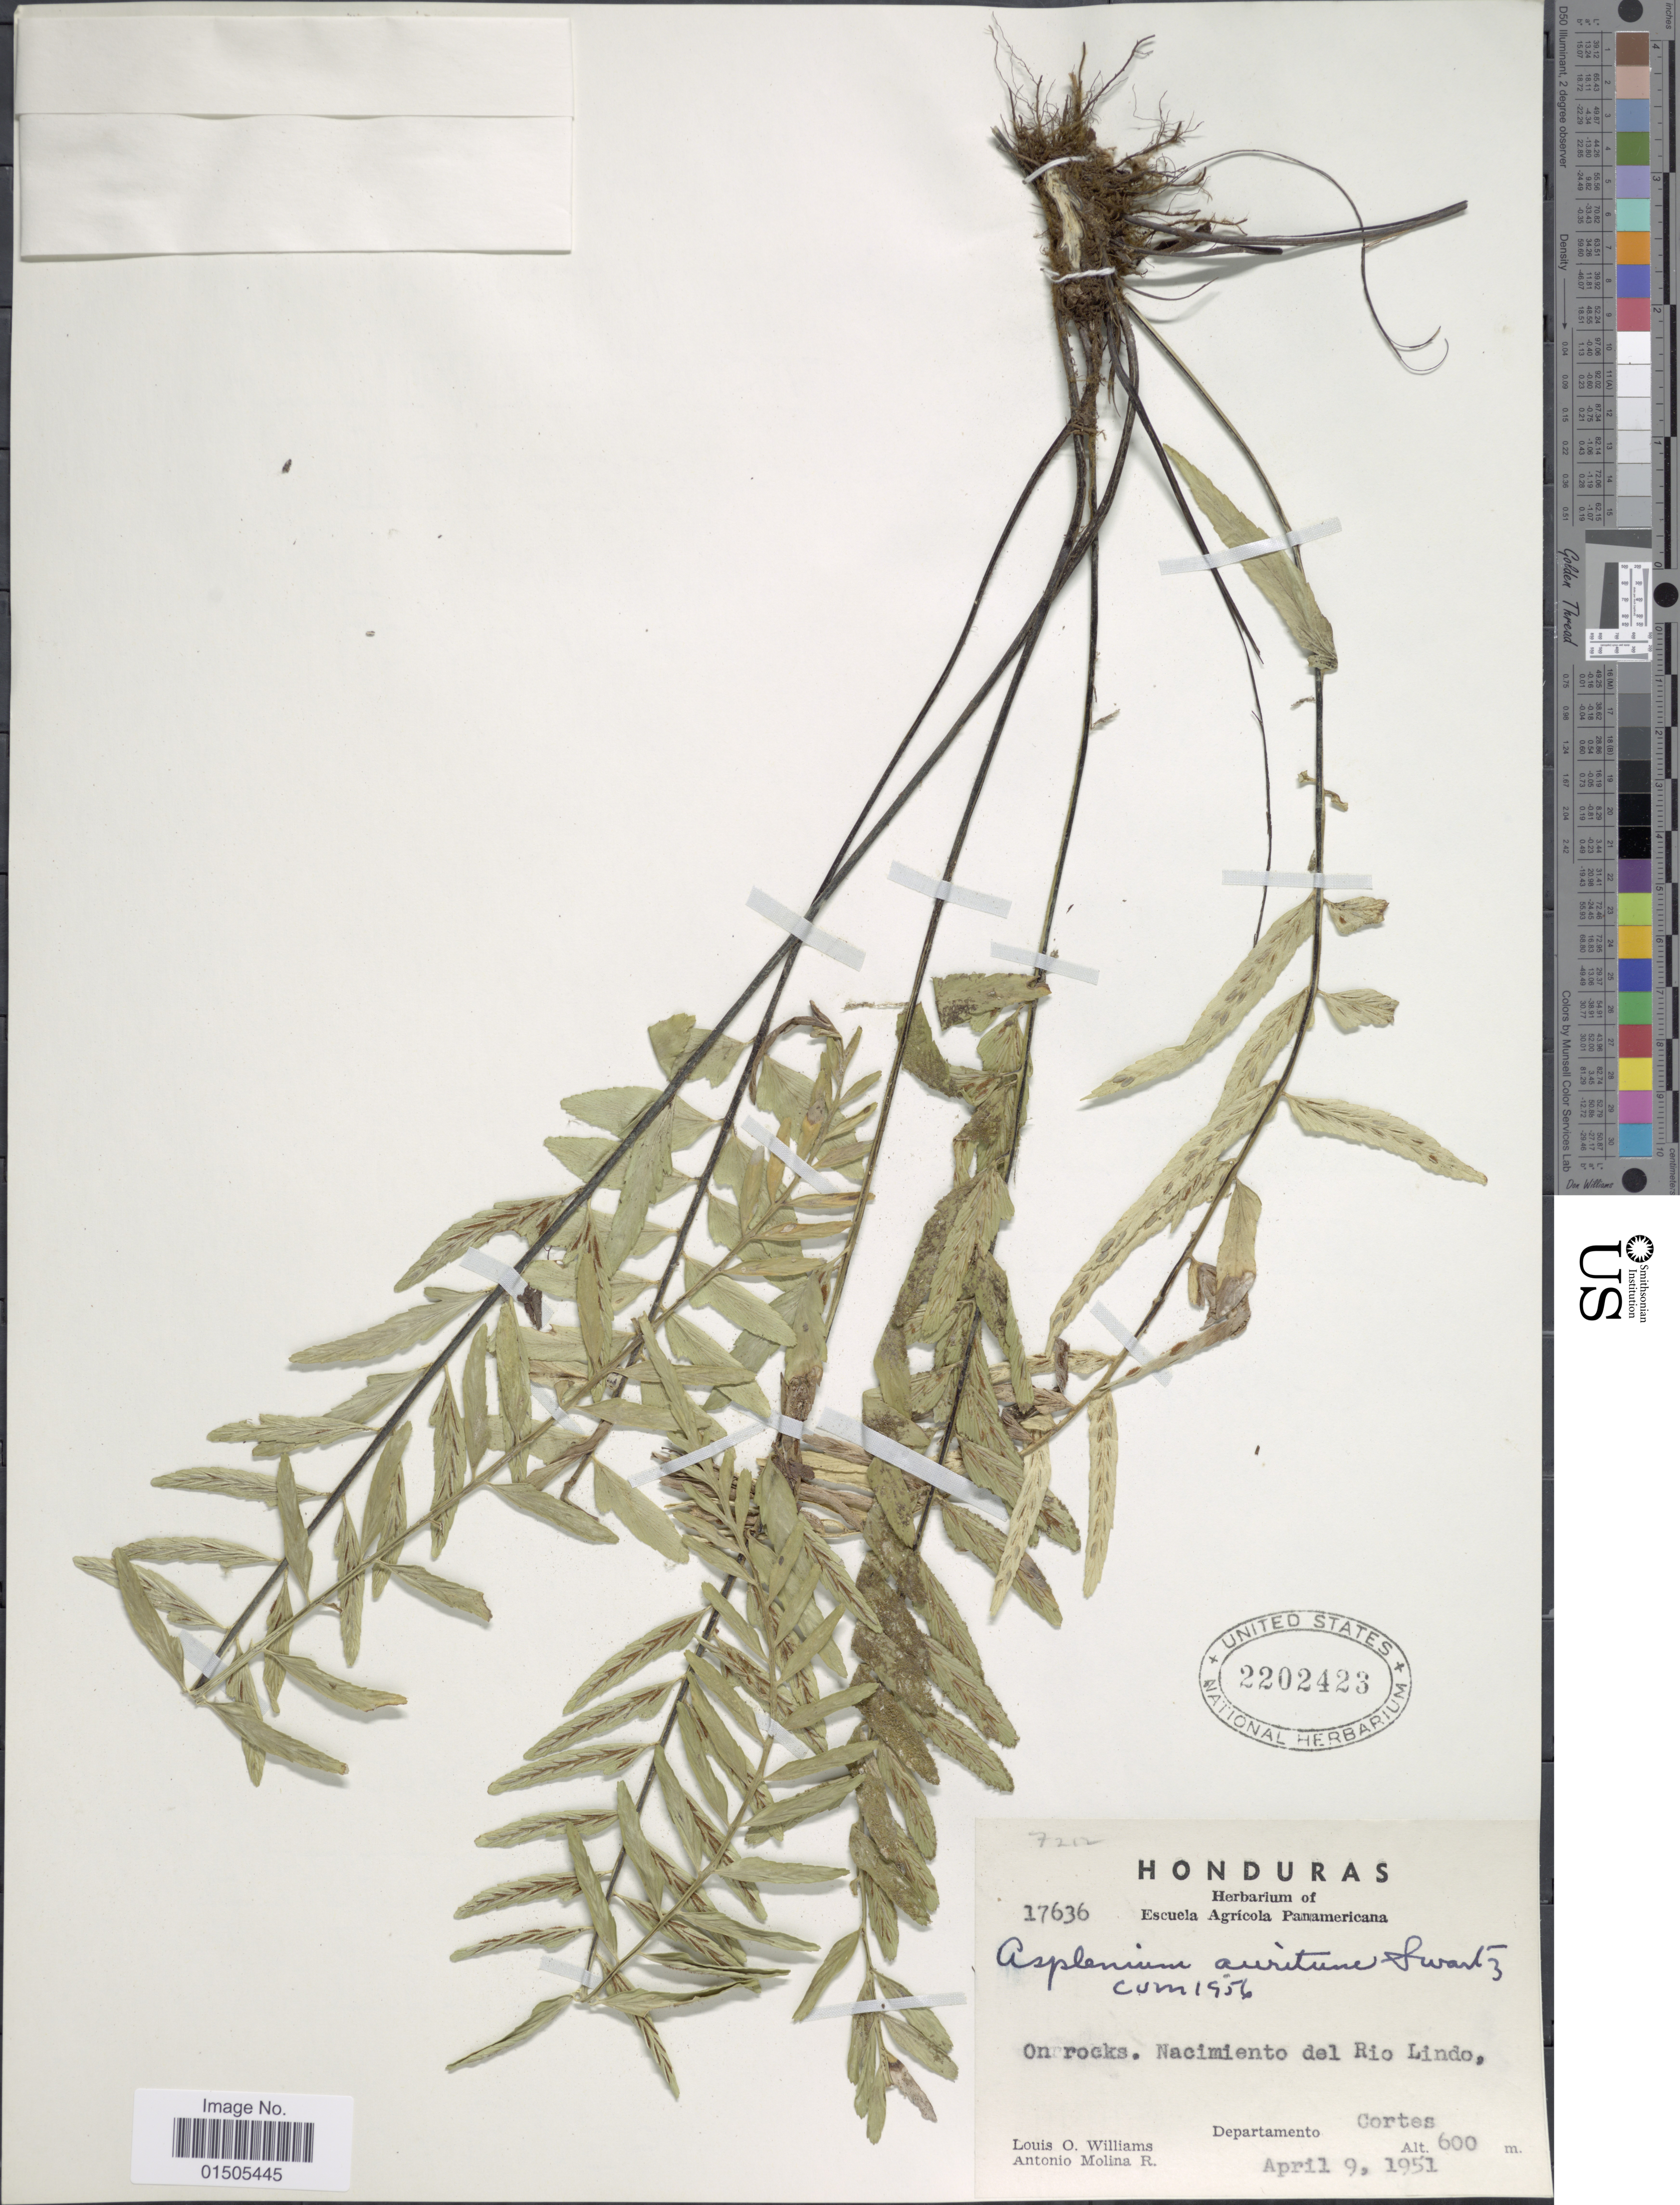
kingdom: Plantae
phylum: Tracheophyta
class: Polypodiopsida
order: Polypodiales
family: Aspleniaceae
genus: Asplenium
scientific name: Asplenium auritum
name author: Sw.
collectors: L. O. Williams & A. Molina R.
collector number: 17636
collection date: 1951-04-09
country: Honduras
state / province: Cortés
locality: Nacimiento del Rio Lindo.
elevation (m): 600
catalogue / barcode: US 2202423